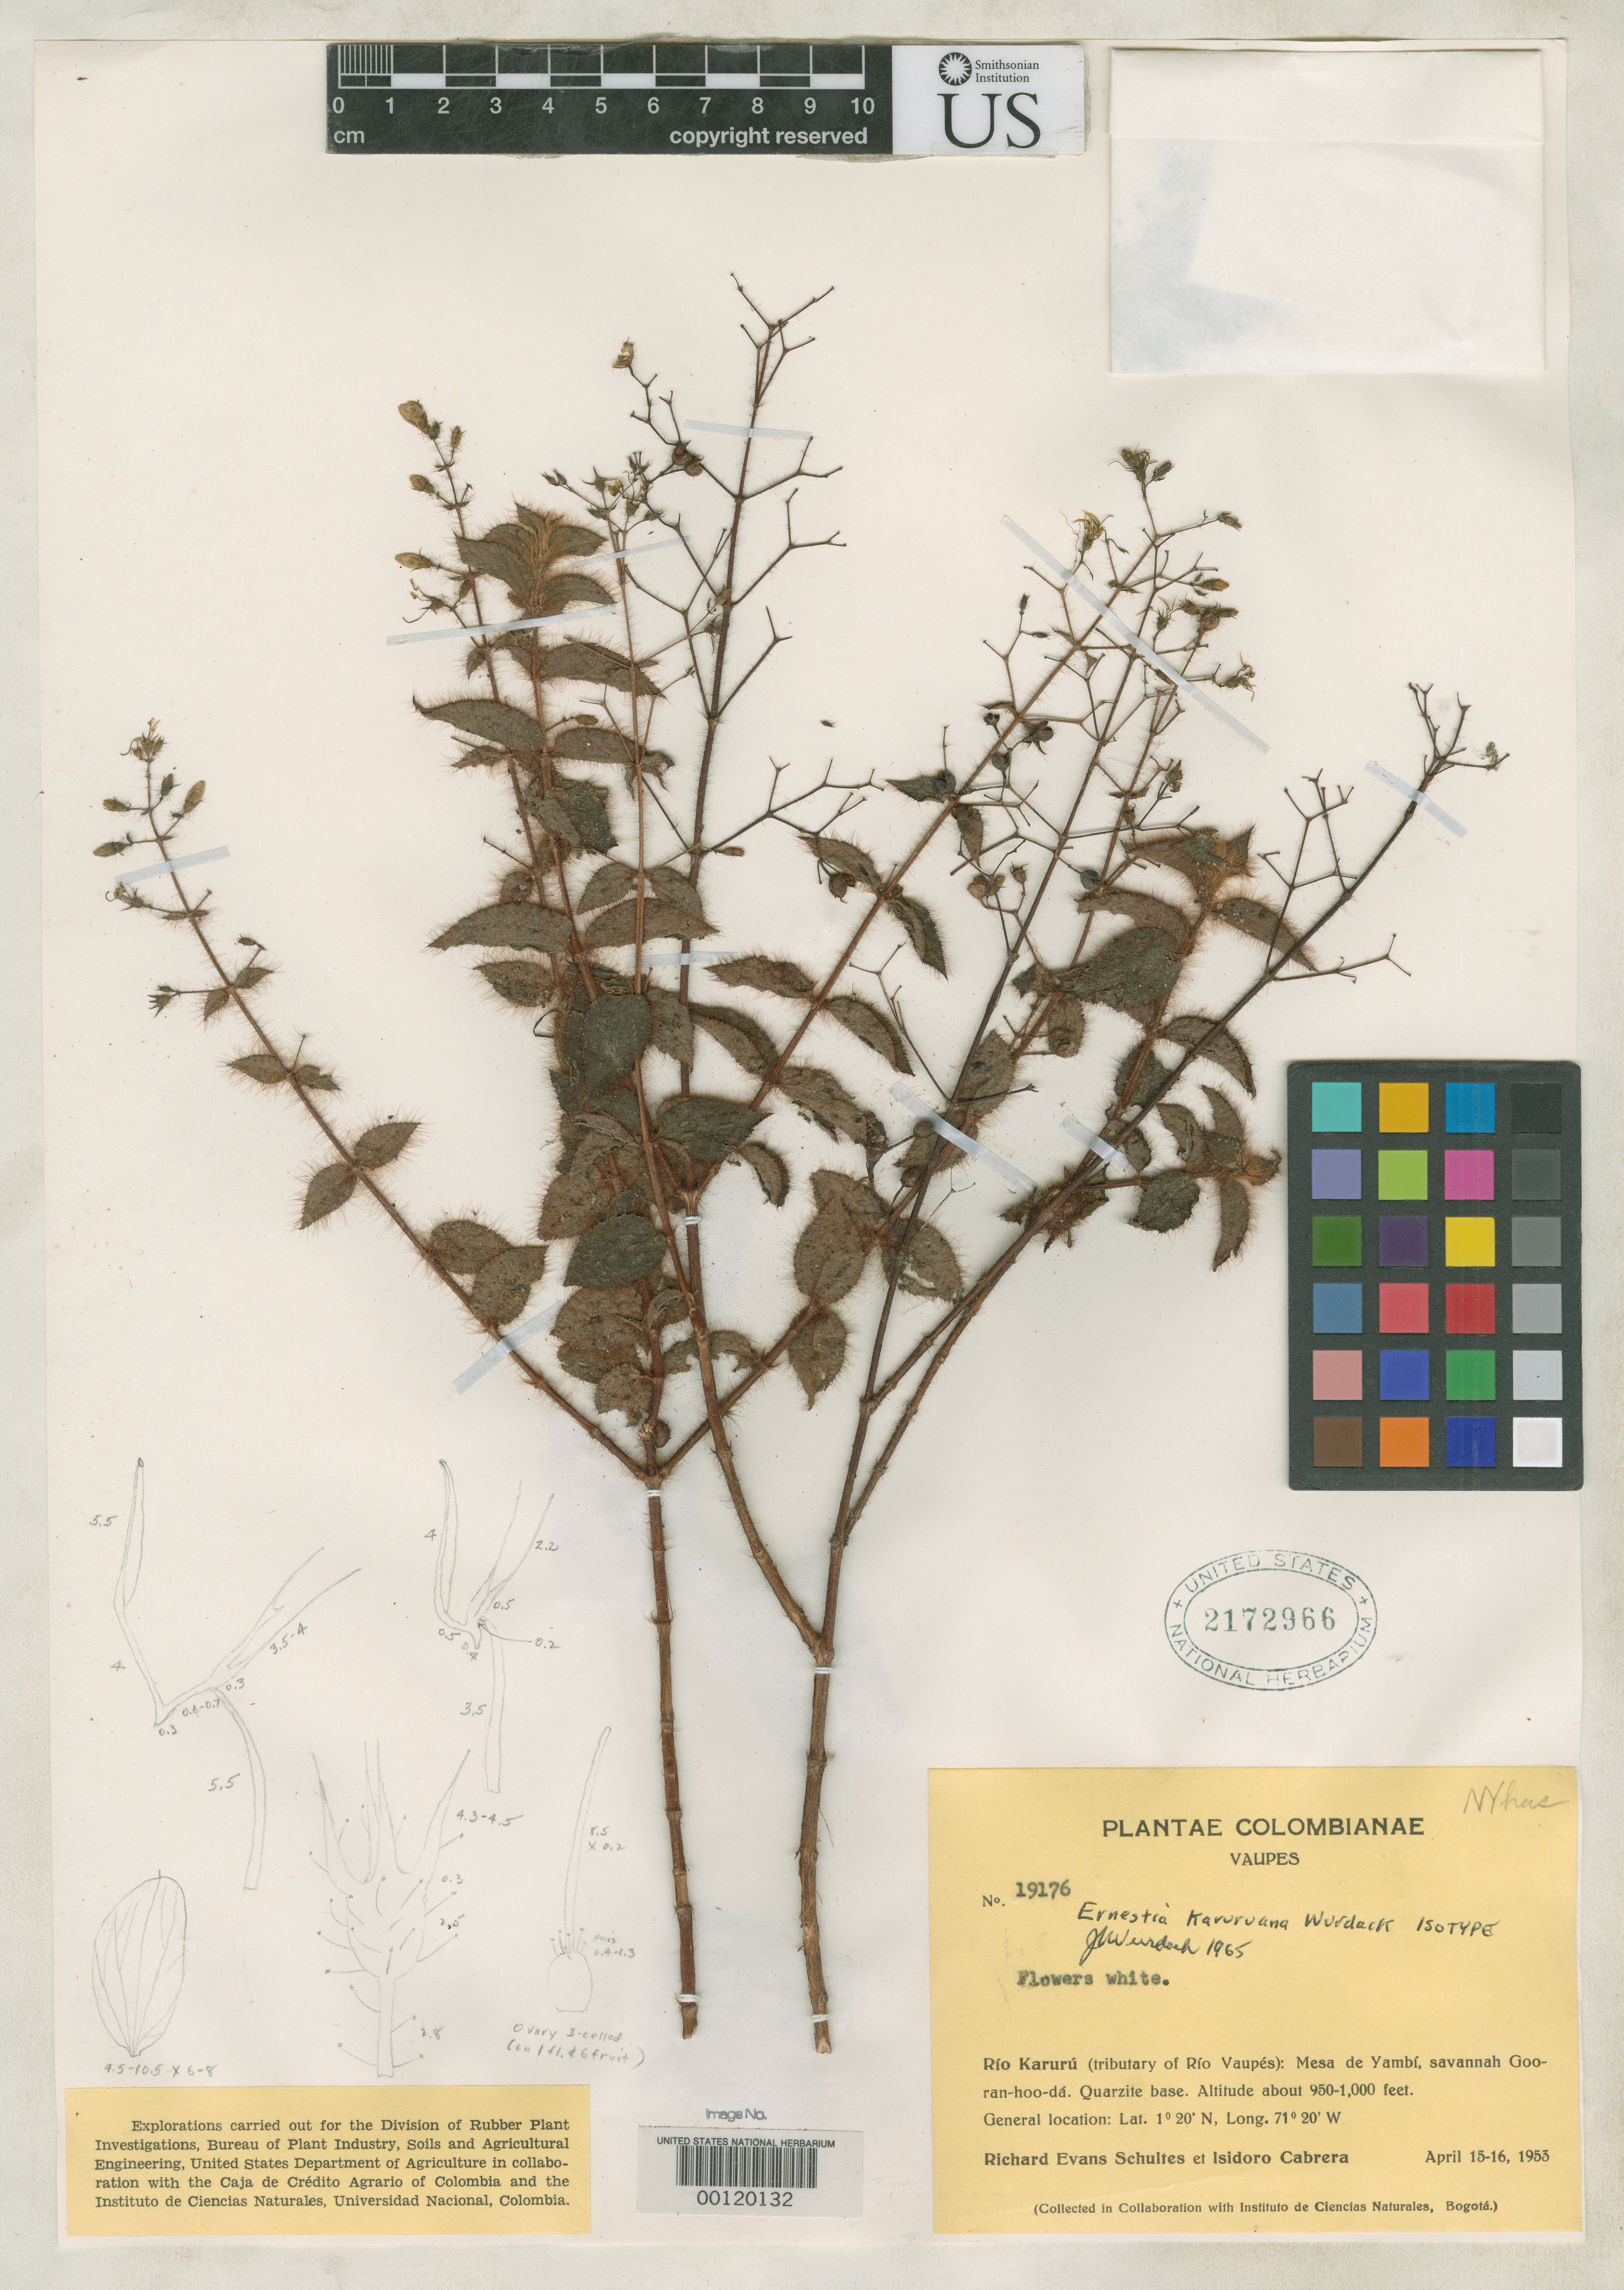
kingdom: Plantae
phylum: Tracheophyta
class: Magnoliopsida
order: Myrtales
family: Melastomataceae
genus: Ernestia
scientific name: Ernestia karuruana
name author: Wurdack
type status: Isotype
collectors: R. E. Schultes & I. Cabrera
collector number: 19176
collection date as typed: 15 Apr 1953 to 16 Apr 1953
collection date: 1953-04-15/1953-04-16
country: Colombia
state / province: Vaupés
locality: Mesa de Yambi, Rio Karuru.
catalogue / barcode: US 2172966